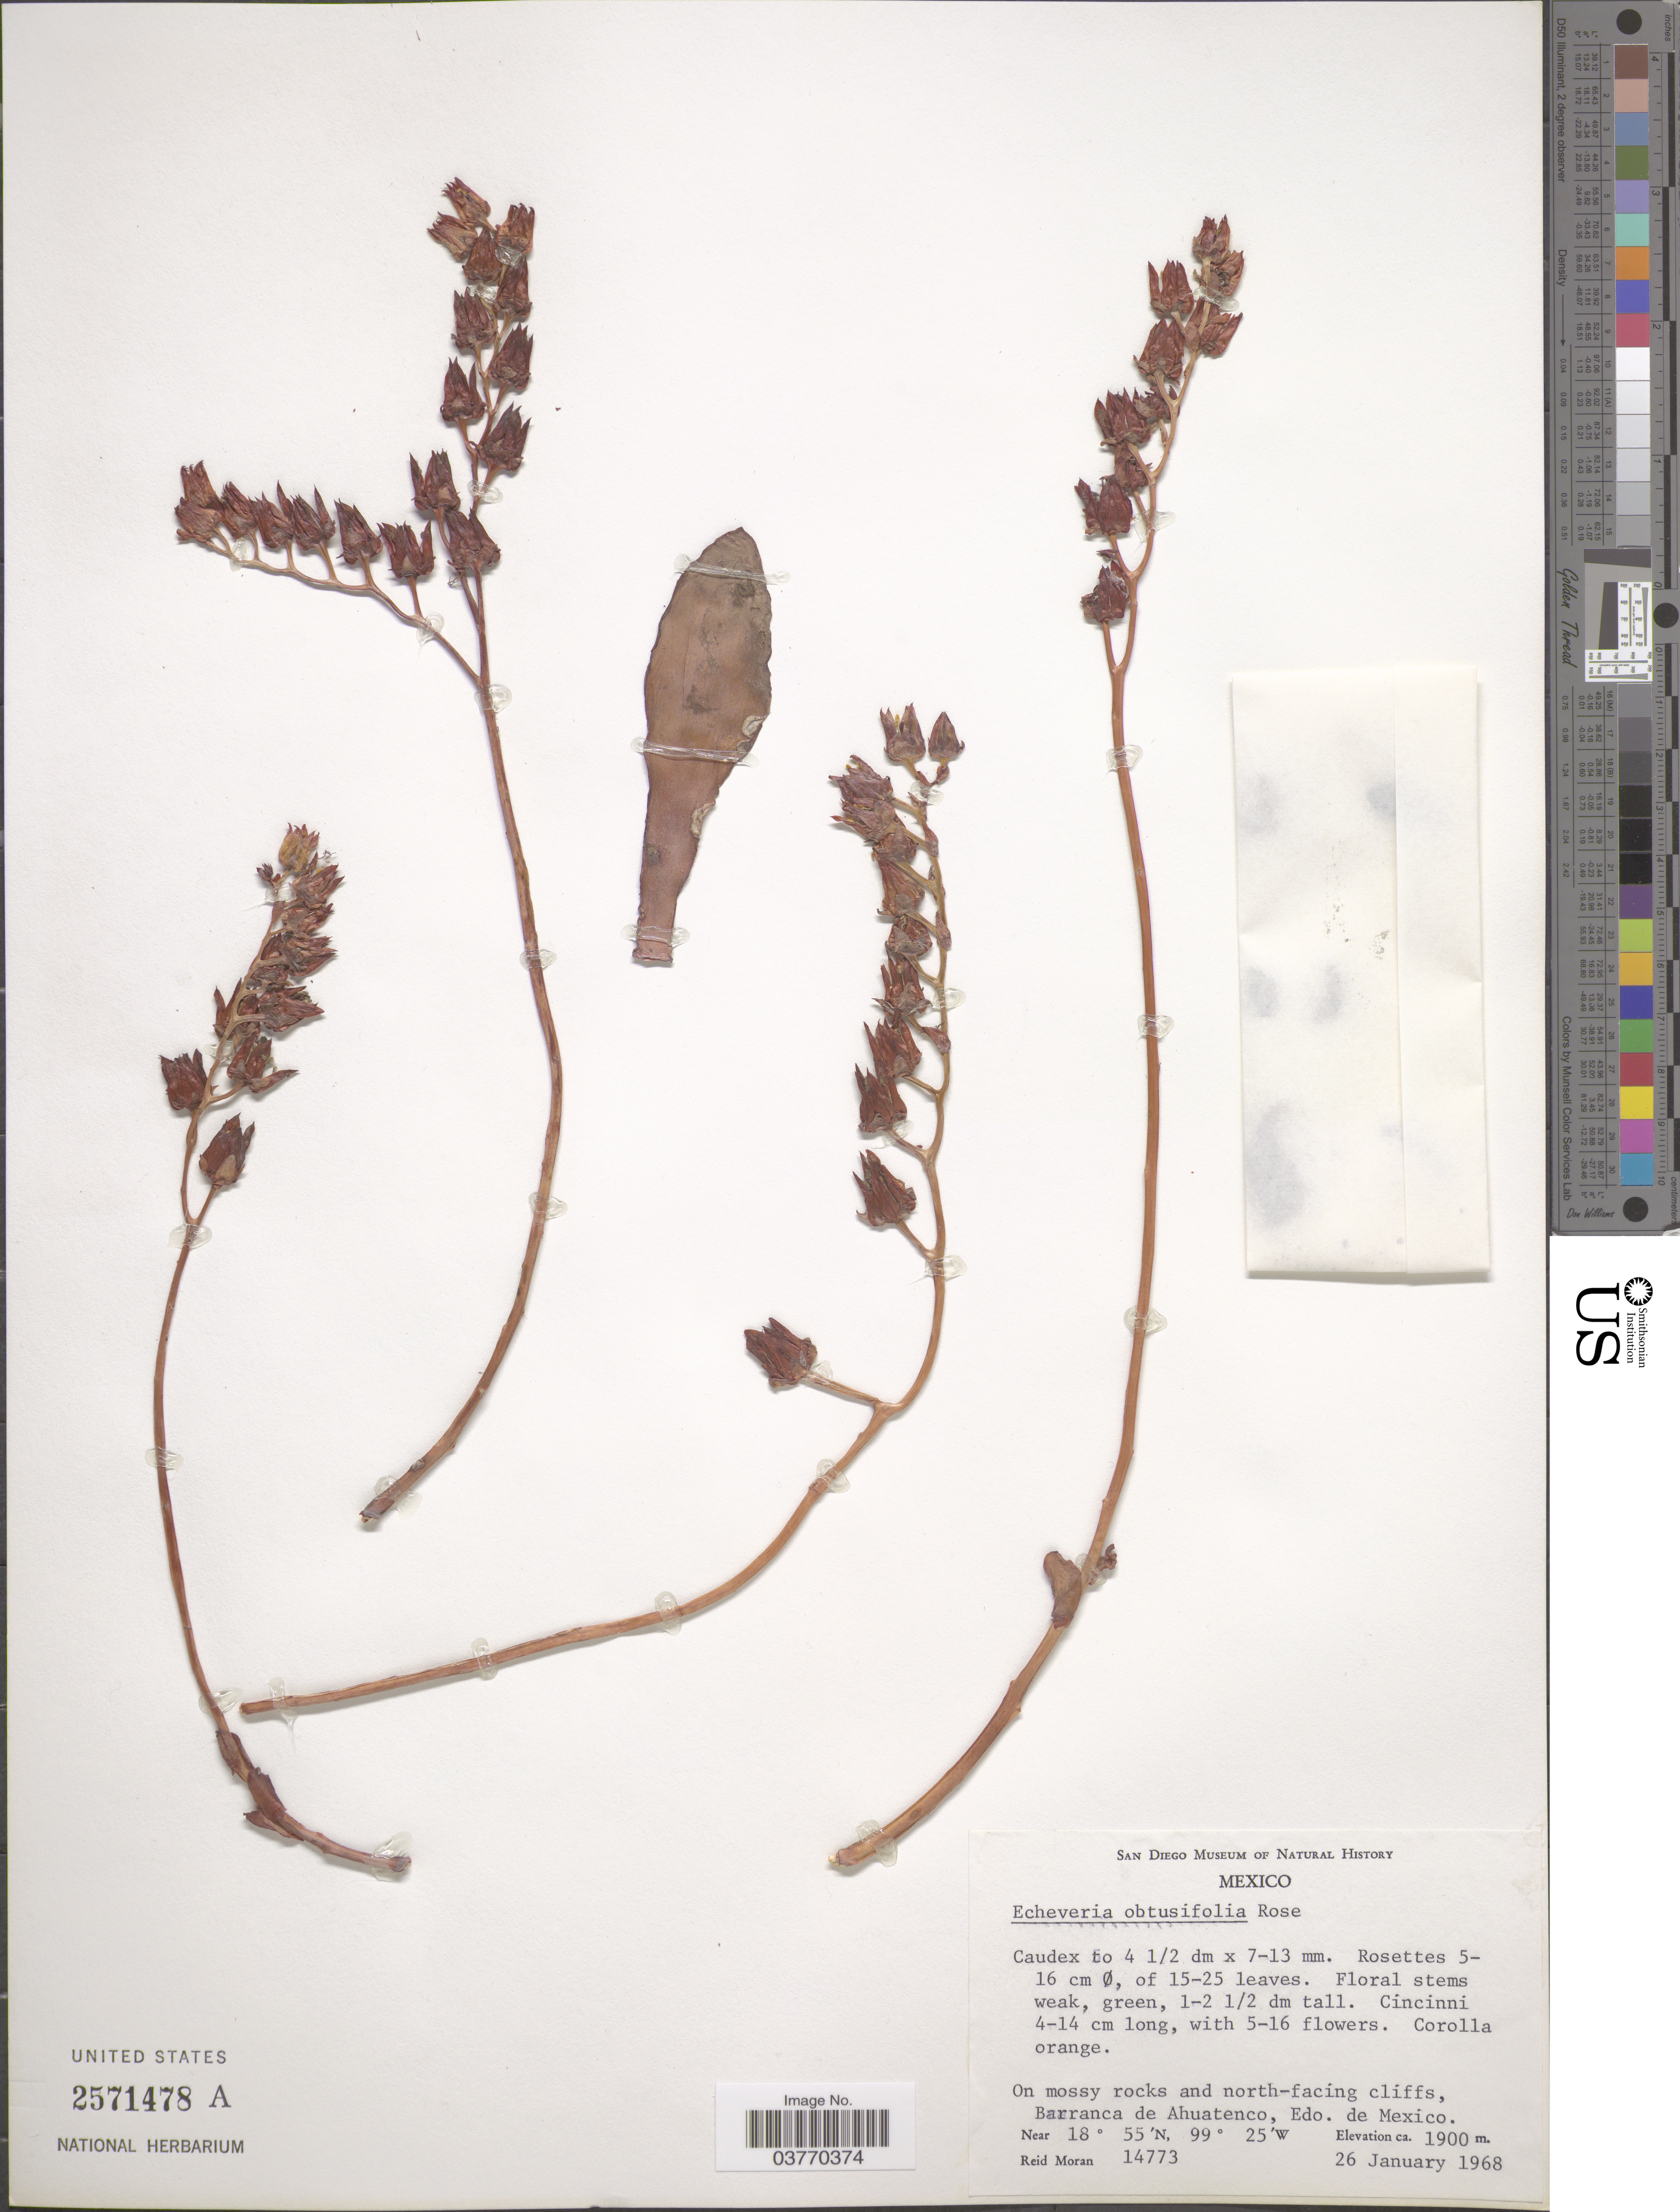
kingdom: Plantae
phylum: Tracheophyta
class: Magnoliopsida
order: Saxifragales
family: Crassulaceae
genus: Echeveria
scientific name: Echeveria obtusifolia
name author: Rose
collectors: R. Moran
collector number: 14773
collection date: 1968-01-26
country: Mexico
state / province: México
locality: On mossy rocks and north-facing cliffs, Barranca de Ahuatenco, Edo de Mexico.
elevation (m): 1900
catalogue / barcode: US 2571478A